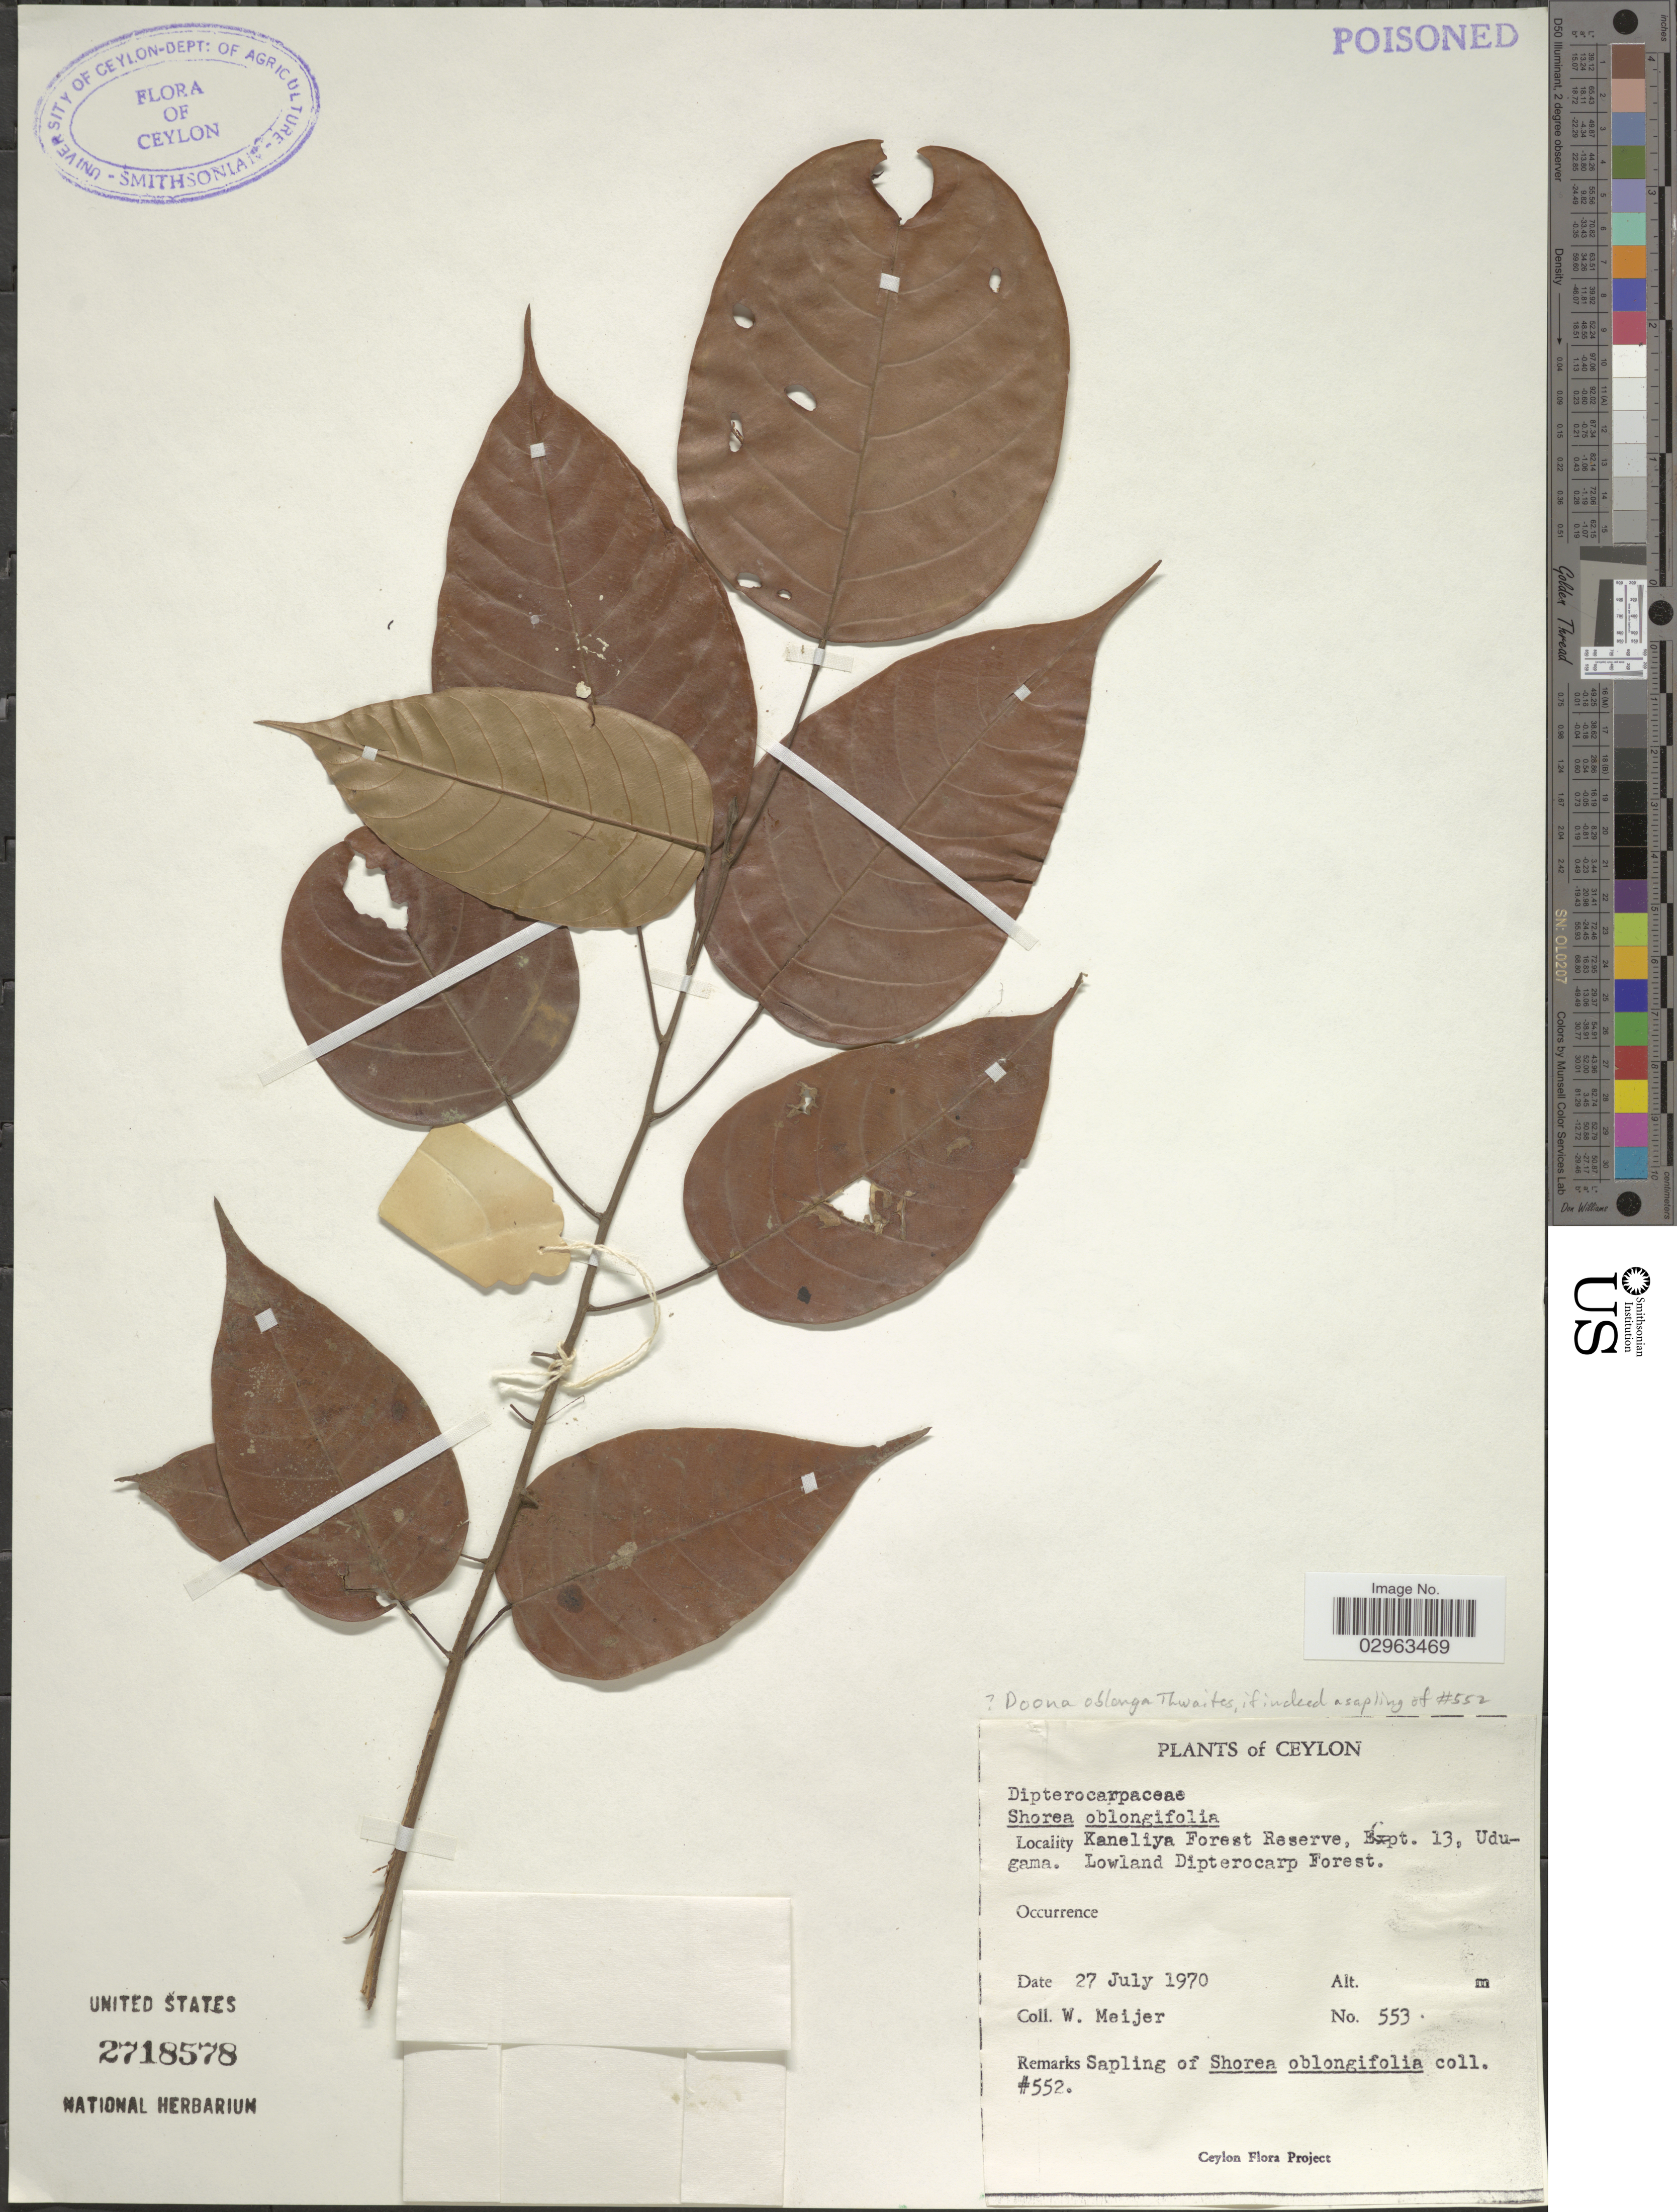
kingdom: Plantae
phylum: Tracheophyta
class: Magnoliopsida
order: Malvales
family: Dipterocarpaceae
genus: Doona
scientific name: Doona oblonga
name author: Thwaites ex Trimen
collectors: W. Meijer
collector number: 553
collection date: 1970-07-27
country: Sri Lanka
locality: Ceylon. Kaneliya Forest Reserve, Expt. 13, Udugama.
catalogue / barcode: US 2718578